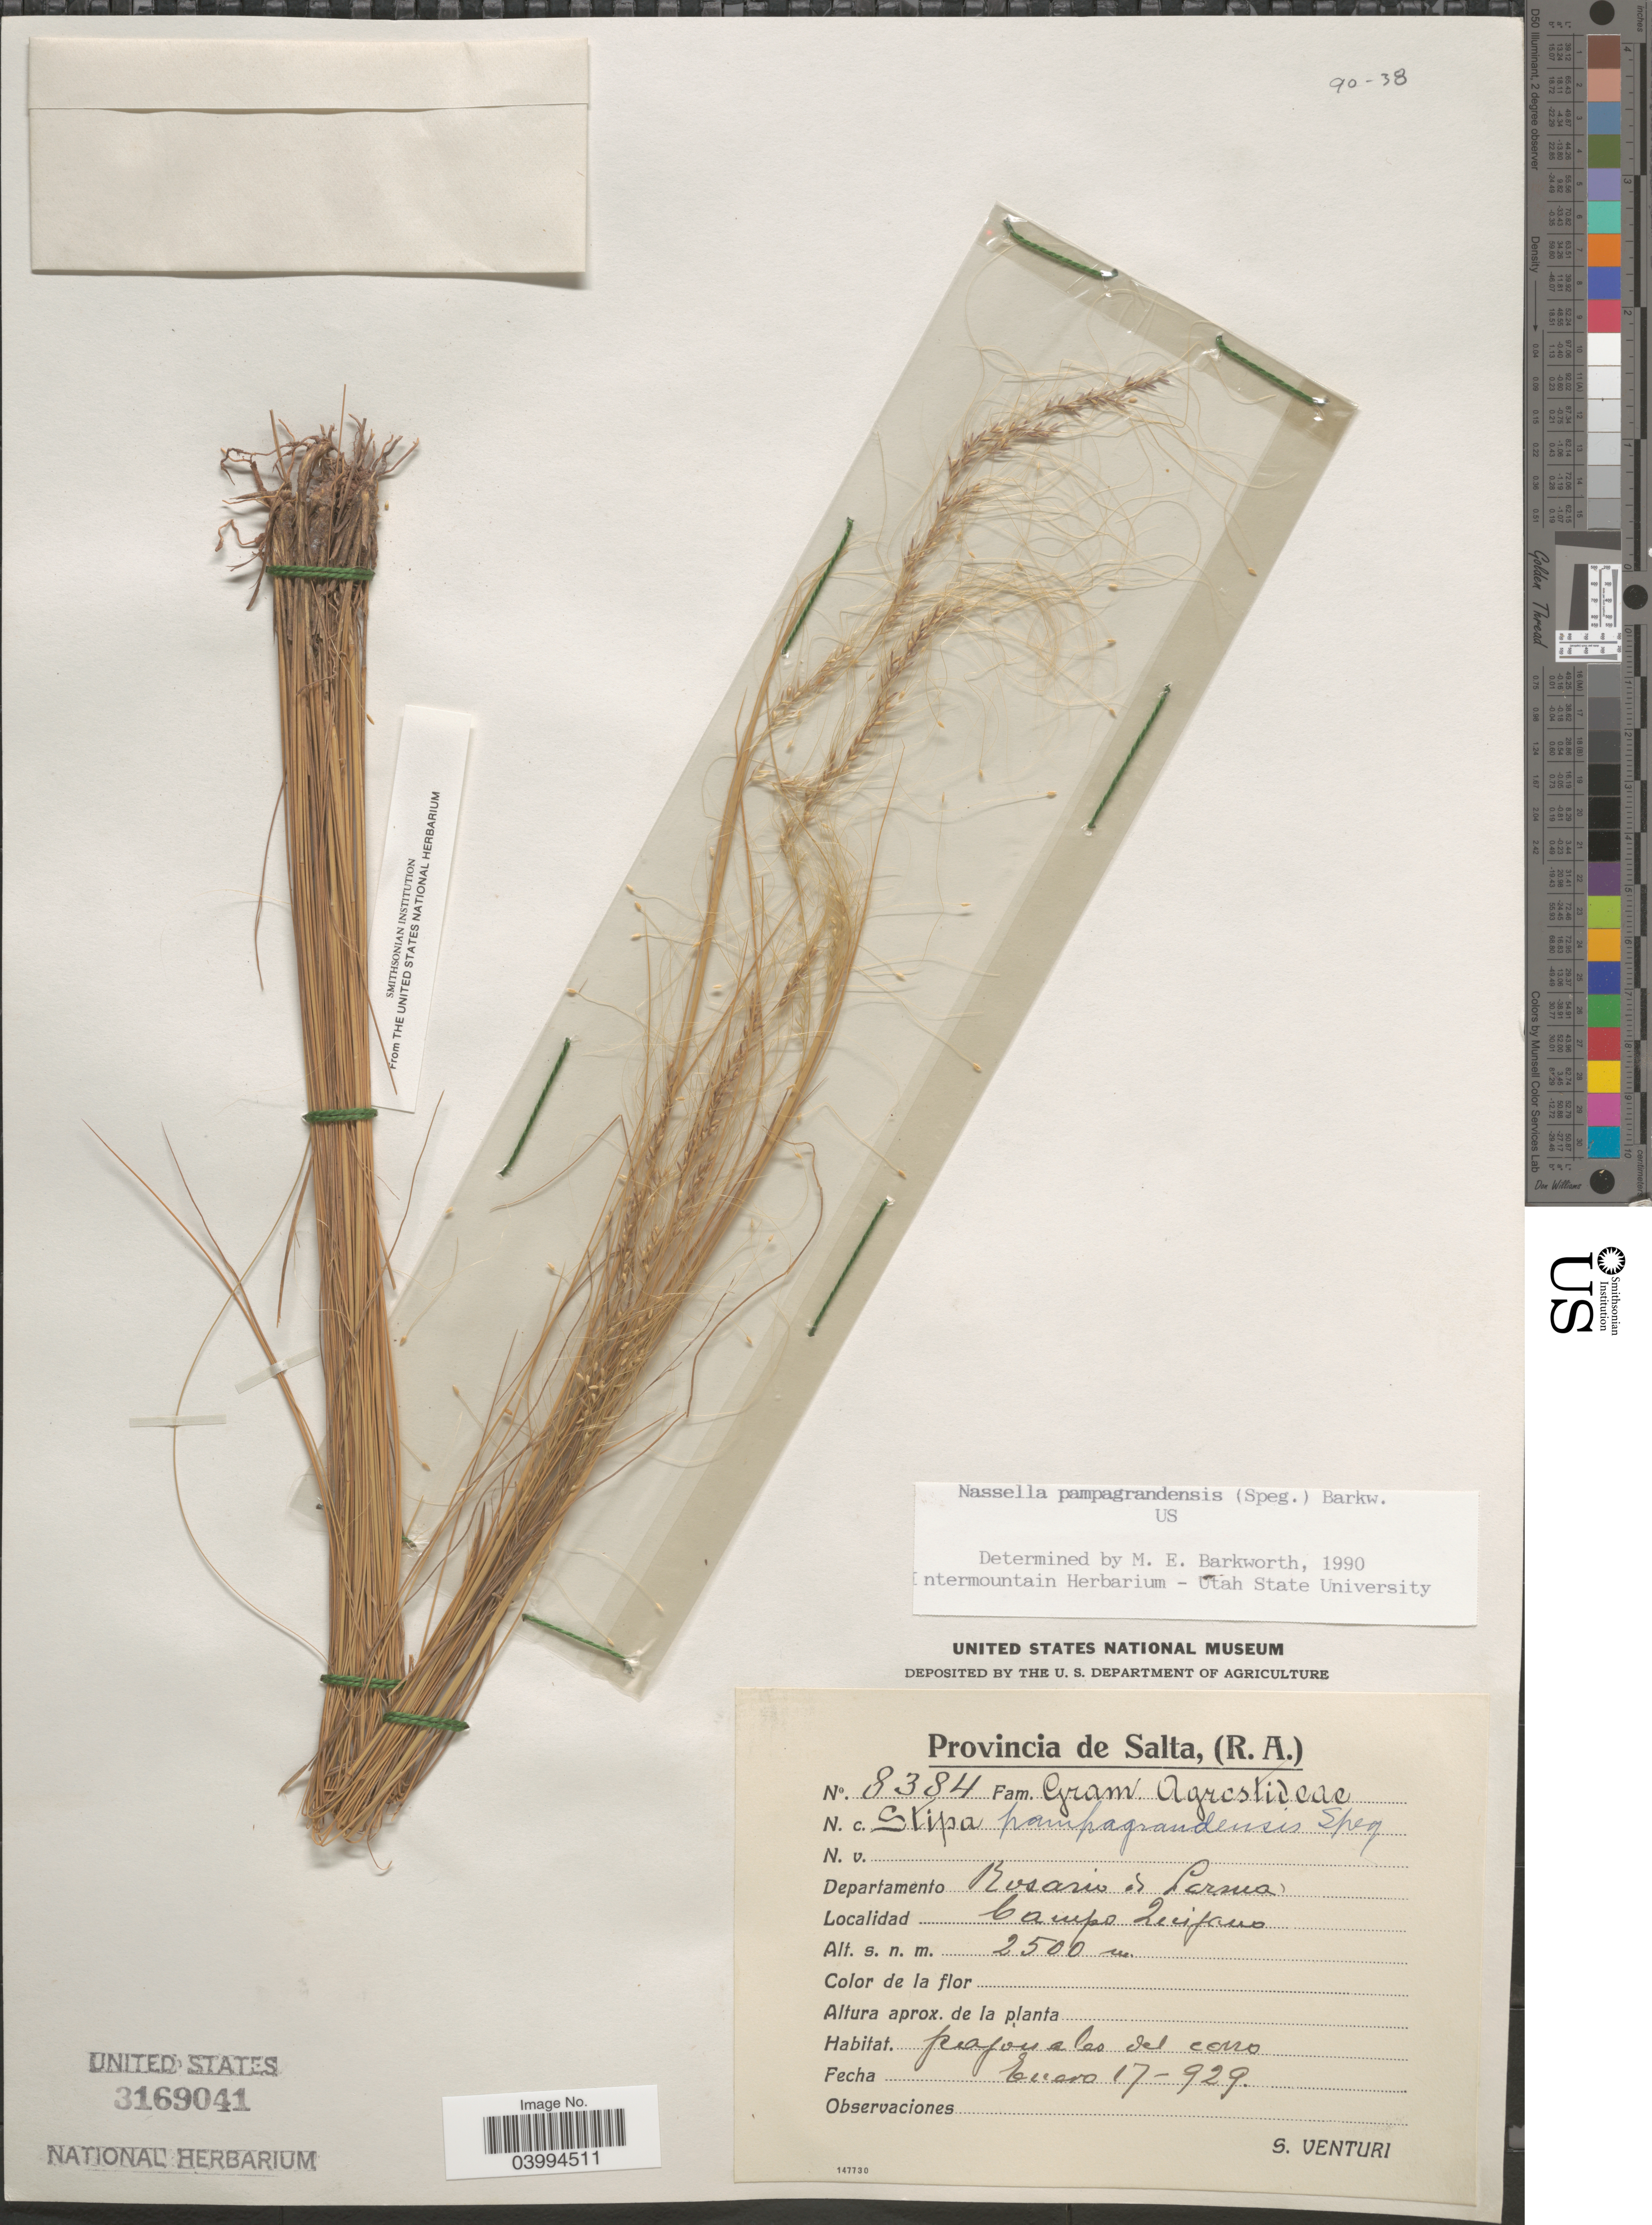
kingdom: Plantae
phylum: Tracheophyta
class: Liliopsida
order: Poales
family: Poaceae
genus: Nassella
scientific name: Nassella pampagrandensis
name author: (Speg.) Barkworth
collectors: S. Venturi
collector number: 8384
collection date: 1929-01-17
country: Argentina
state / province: Salta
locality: Departamento Rosario de Lerma. Campo Quijano.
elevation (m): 2500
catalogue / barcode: US 3169041